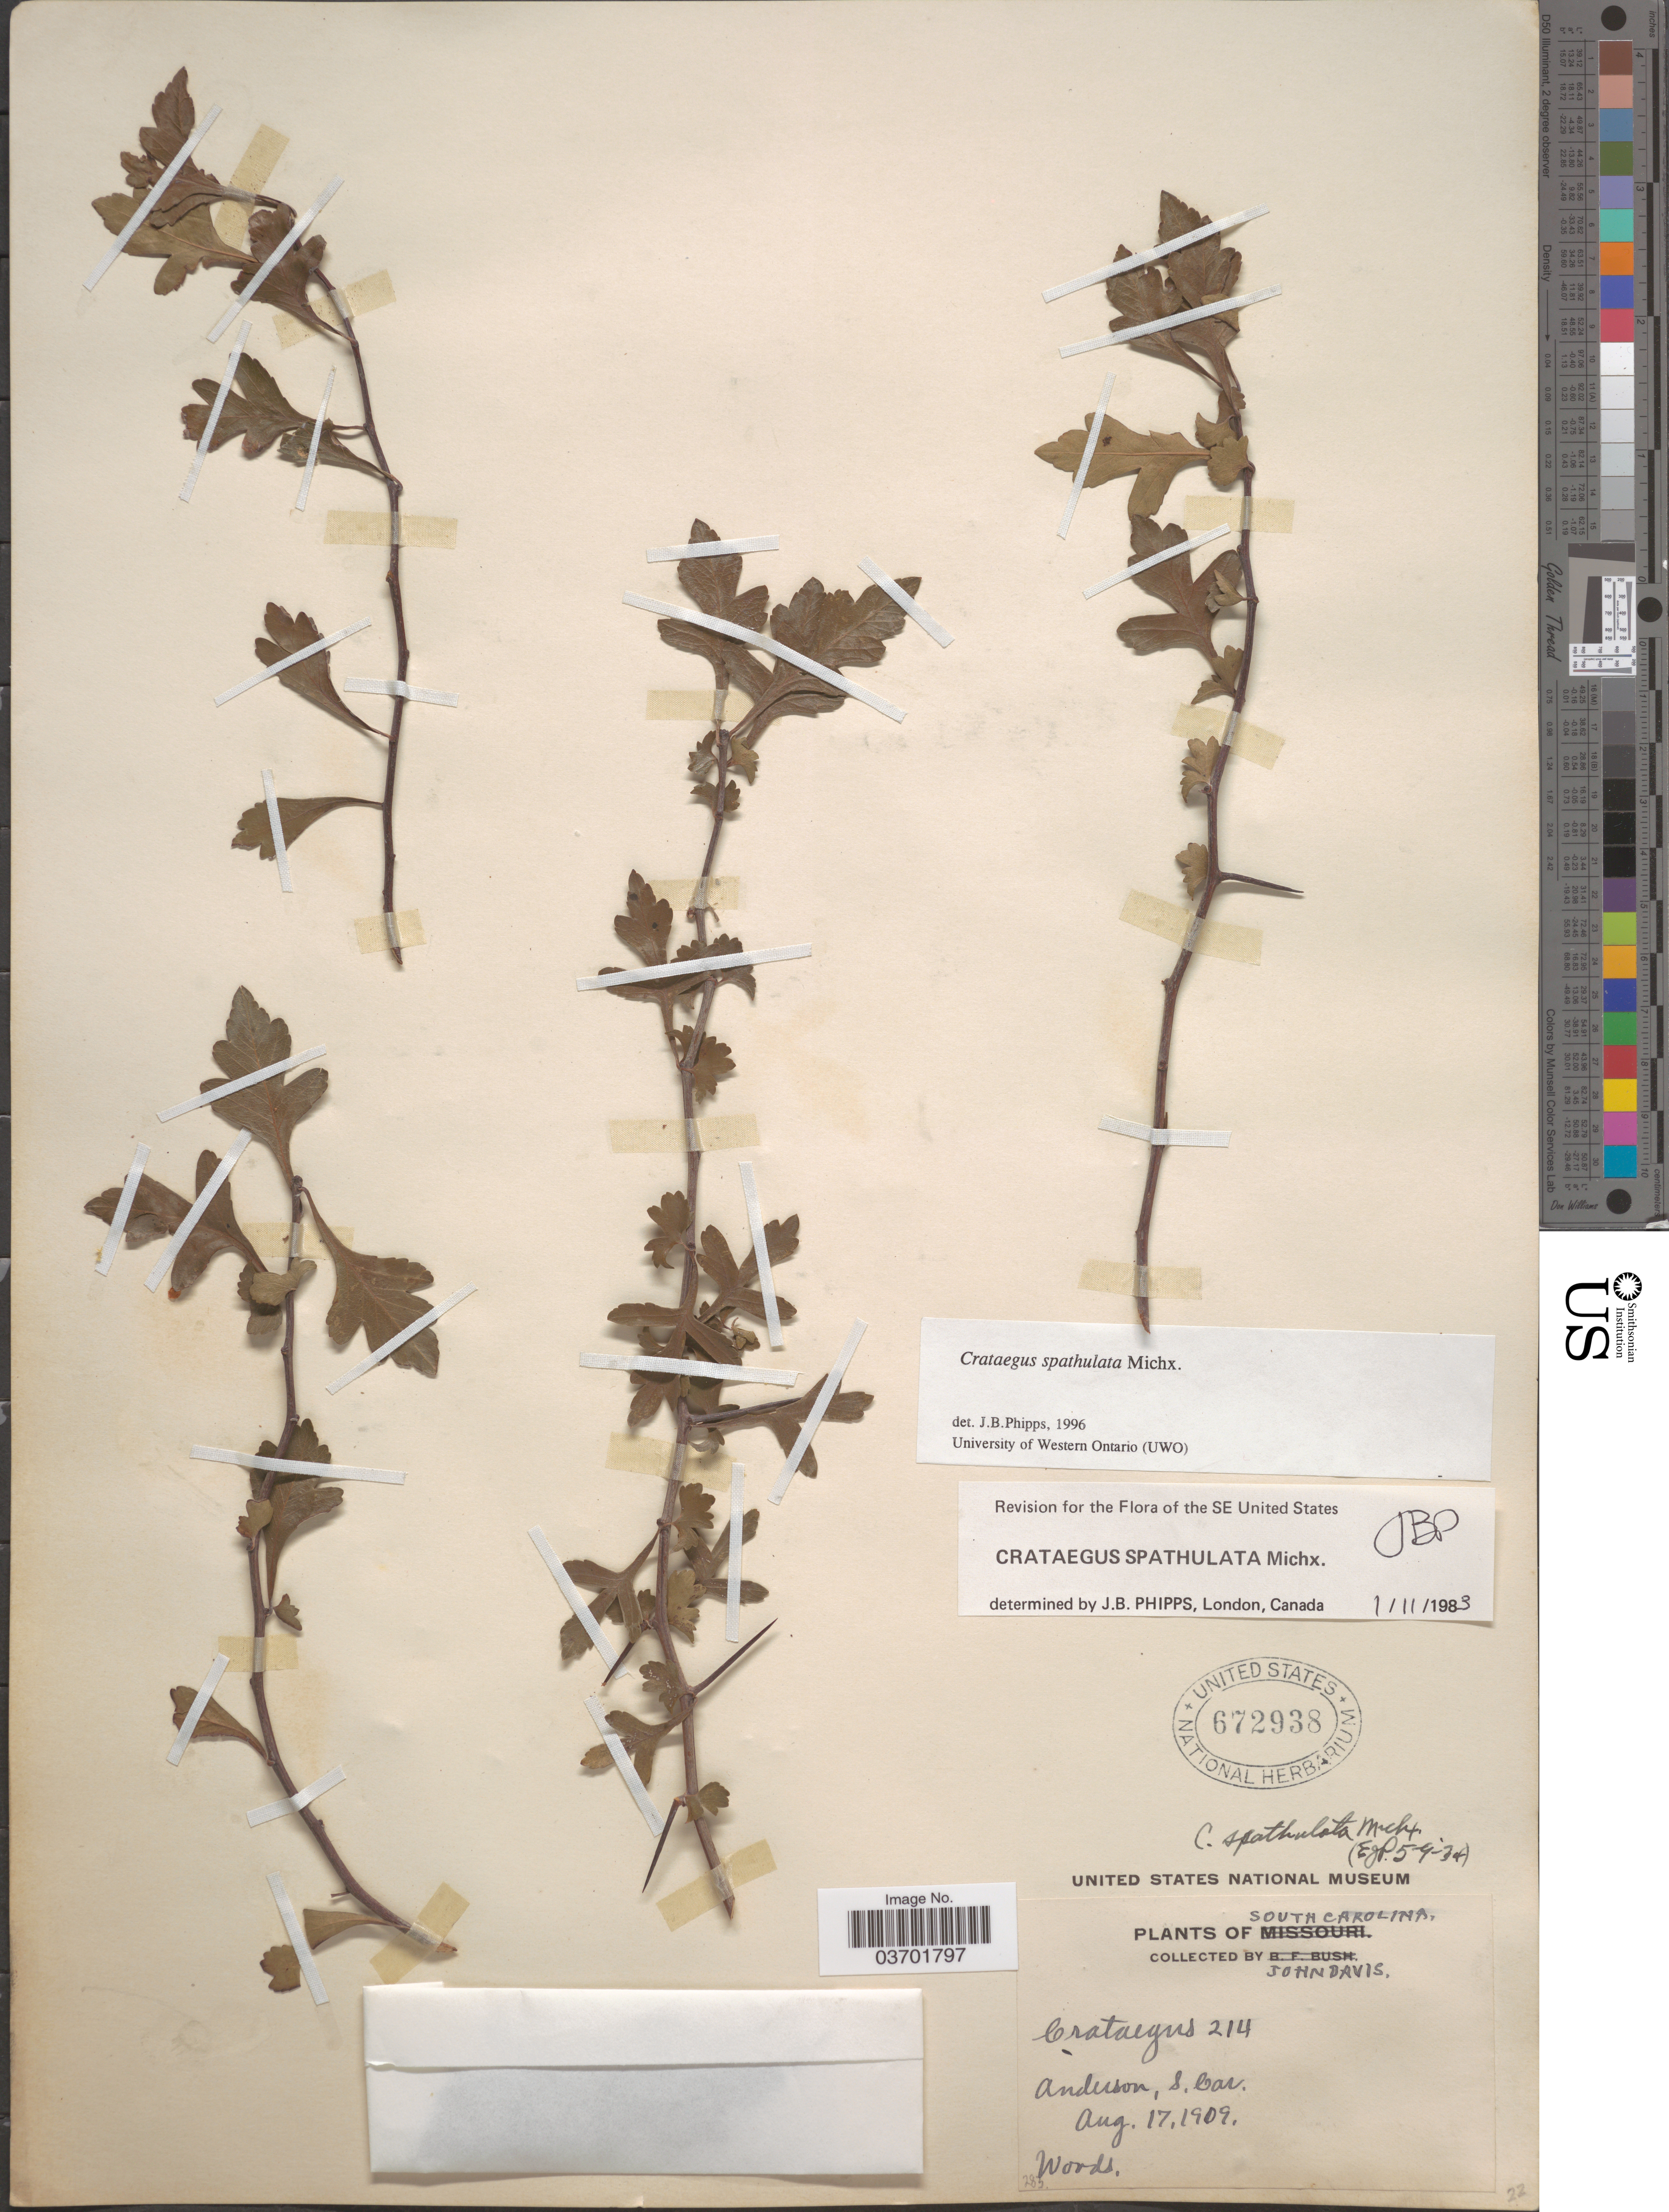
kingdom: Plantae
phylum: Tracheophyta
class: Magnoliopsida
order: Rosales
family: Rosaceae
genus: Crataegus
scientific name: Crataegus spathulata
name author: Michx.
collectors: J. Davis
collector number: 214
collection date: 1909-08-17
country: United States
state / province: South Carolina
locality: Anderson.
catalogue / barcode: US 672938